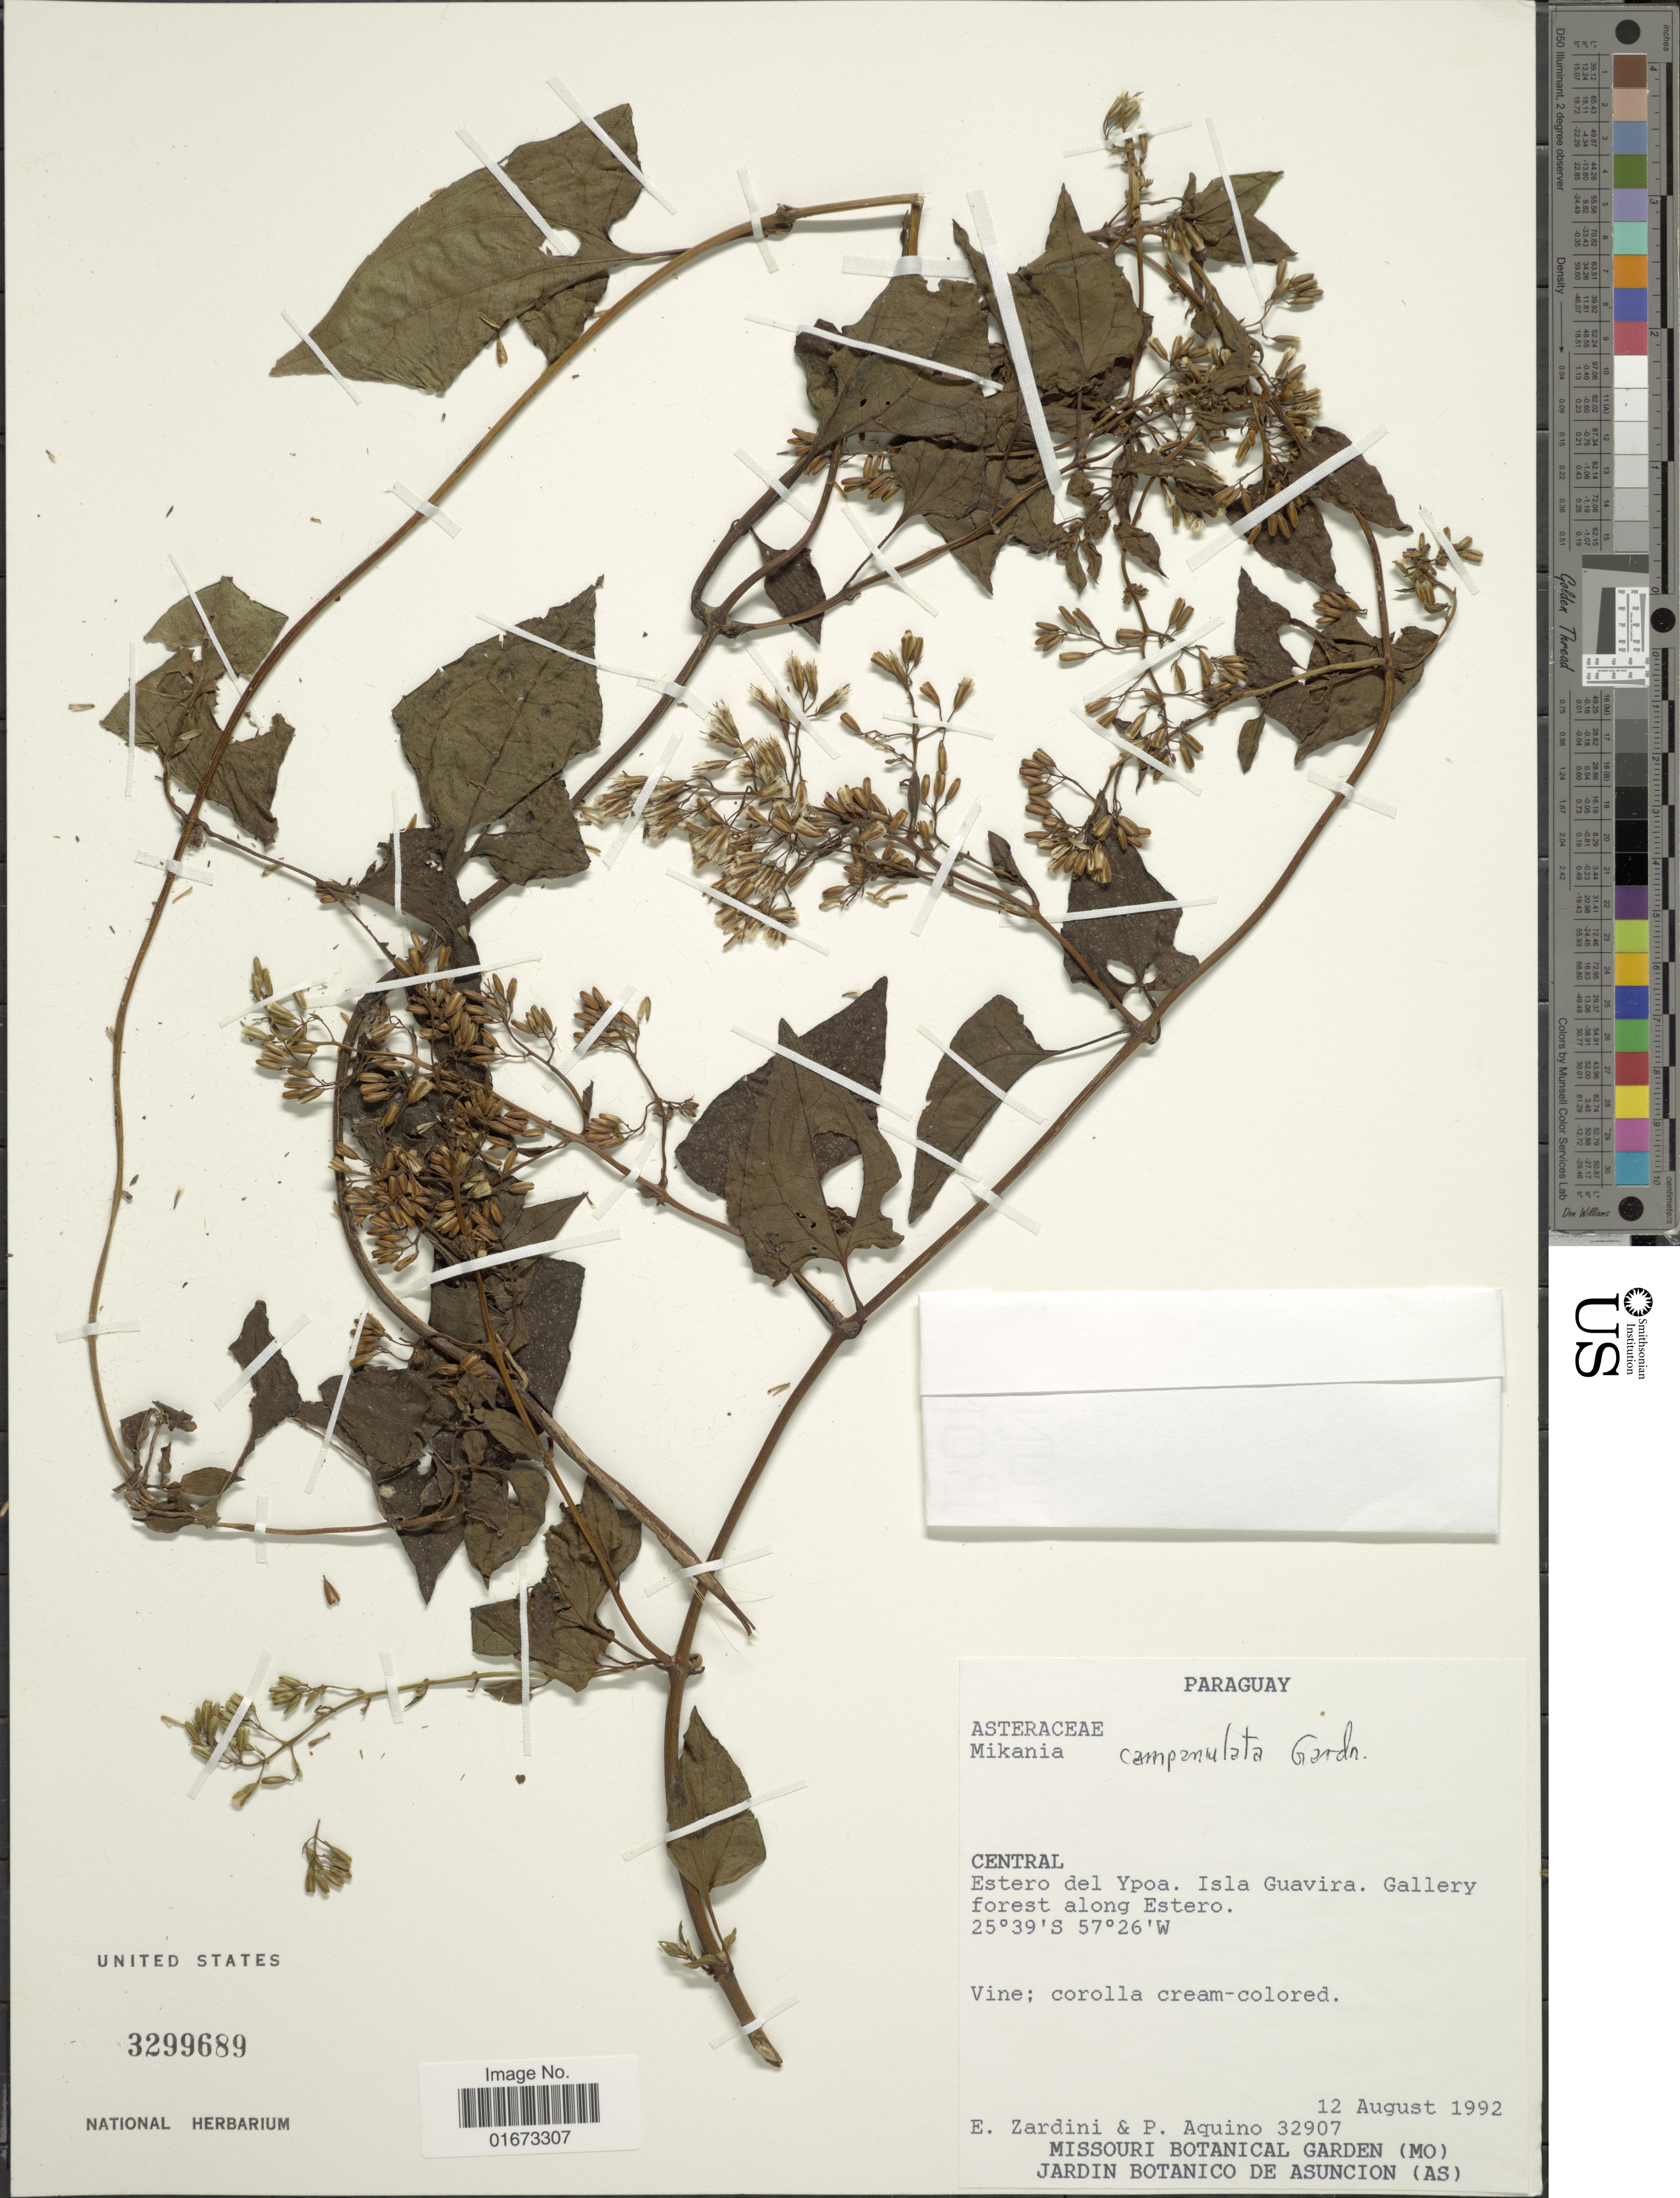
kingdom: Plantae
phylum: Tracheophyta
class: Magnoliopsida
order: Asterales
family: Asteraceae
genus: Mikania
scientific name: Mikania euryanthela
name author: (Malme) W.C. Holmes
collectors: E. M. Zardini & P. Aquino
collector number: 32907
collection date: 1992-08-12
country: Paraguay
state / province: Central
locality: Estero del Ypoa. Isla Guavira. Gallery forest along Estero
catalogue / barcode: US 3299689